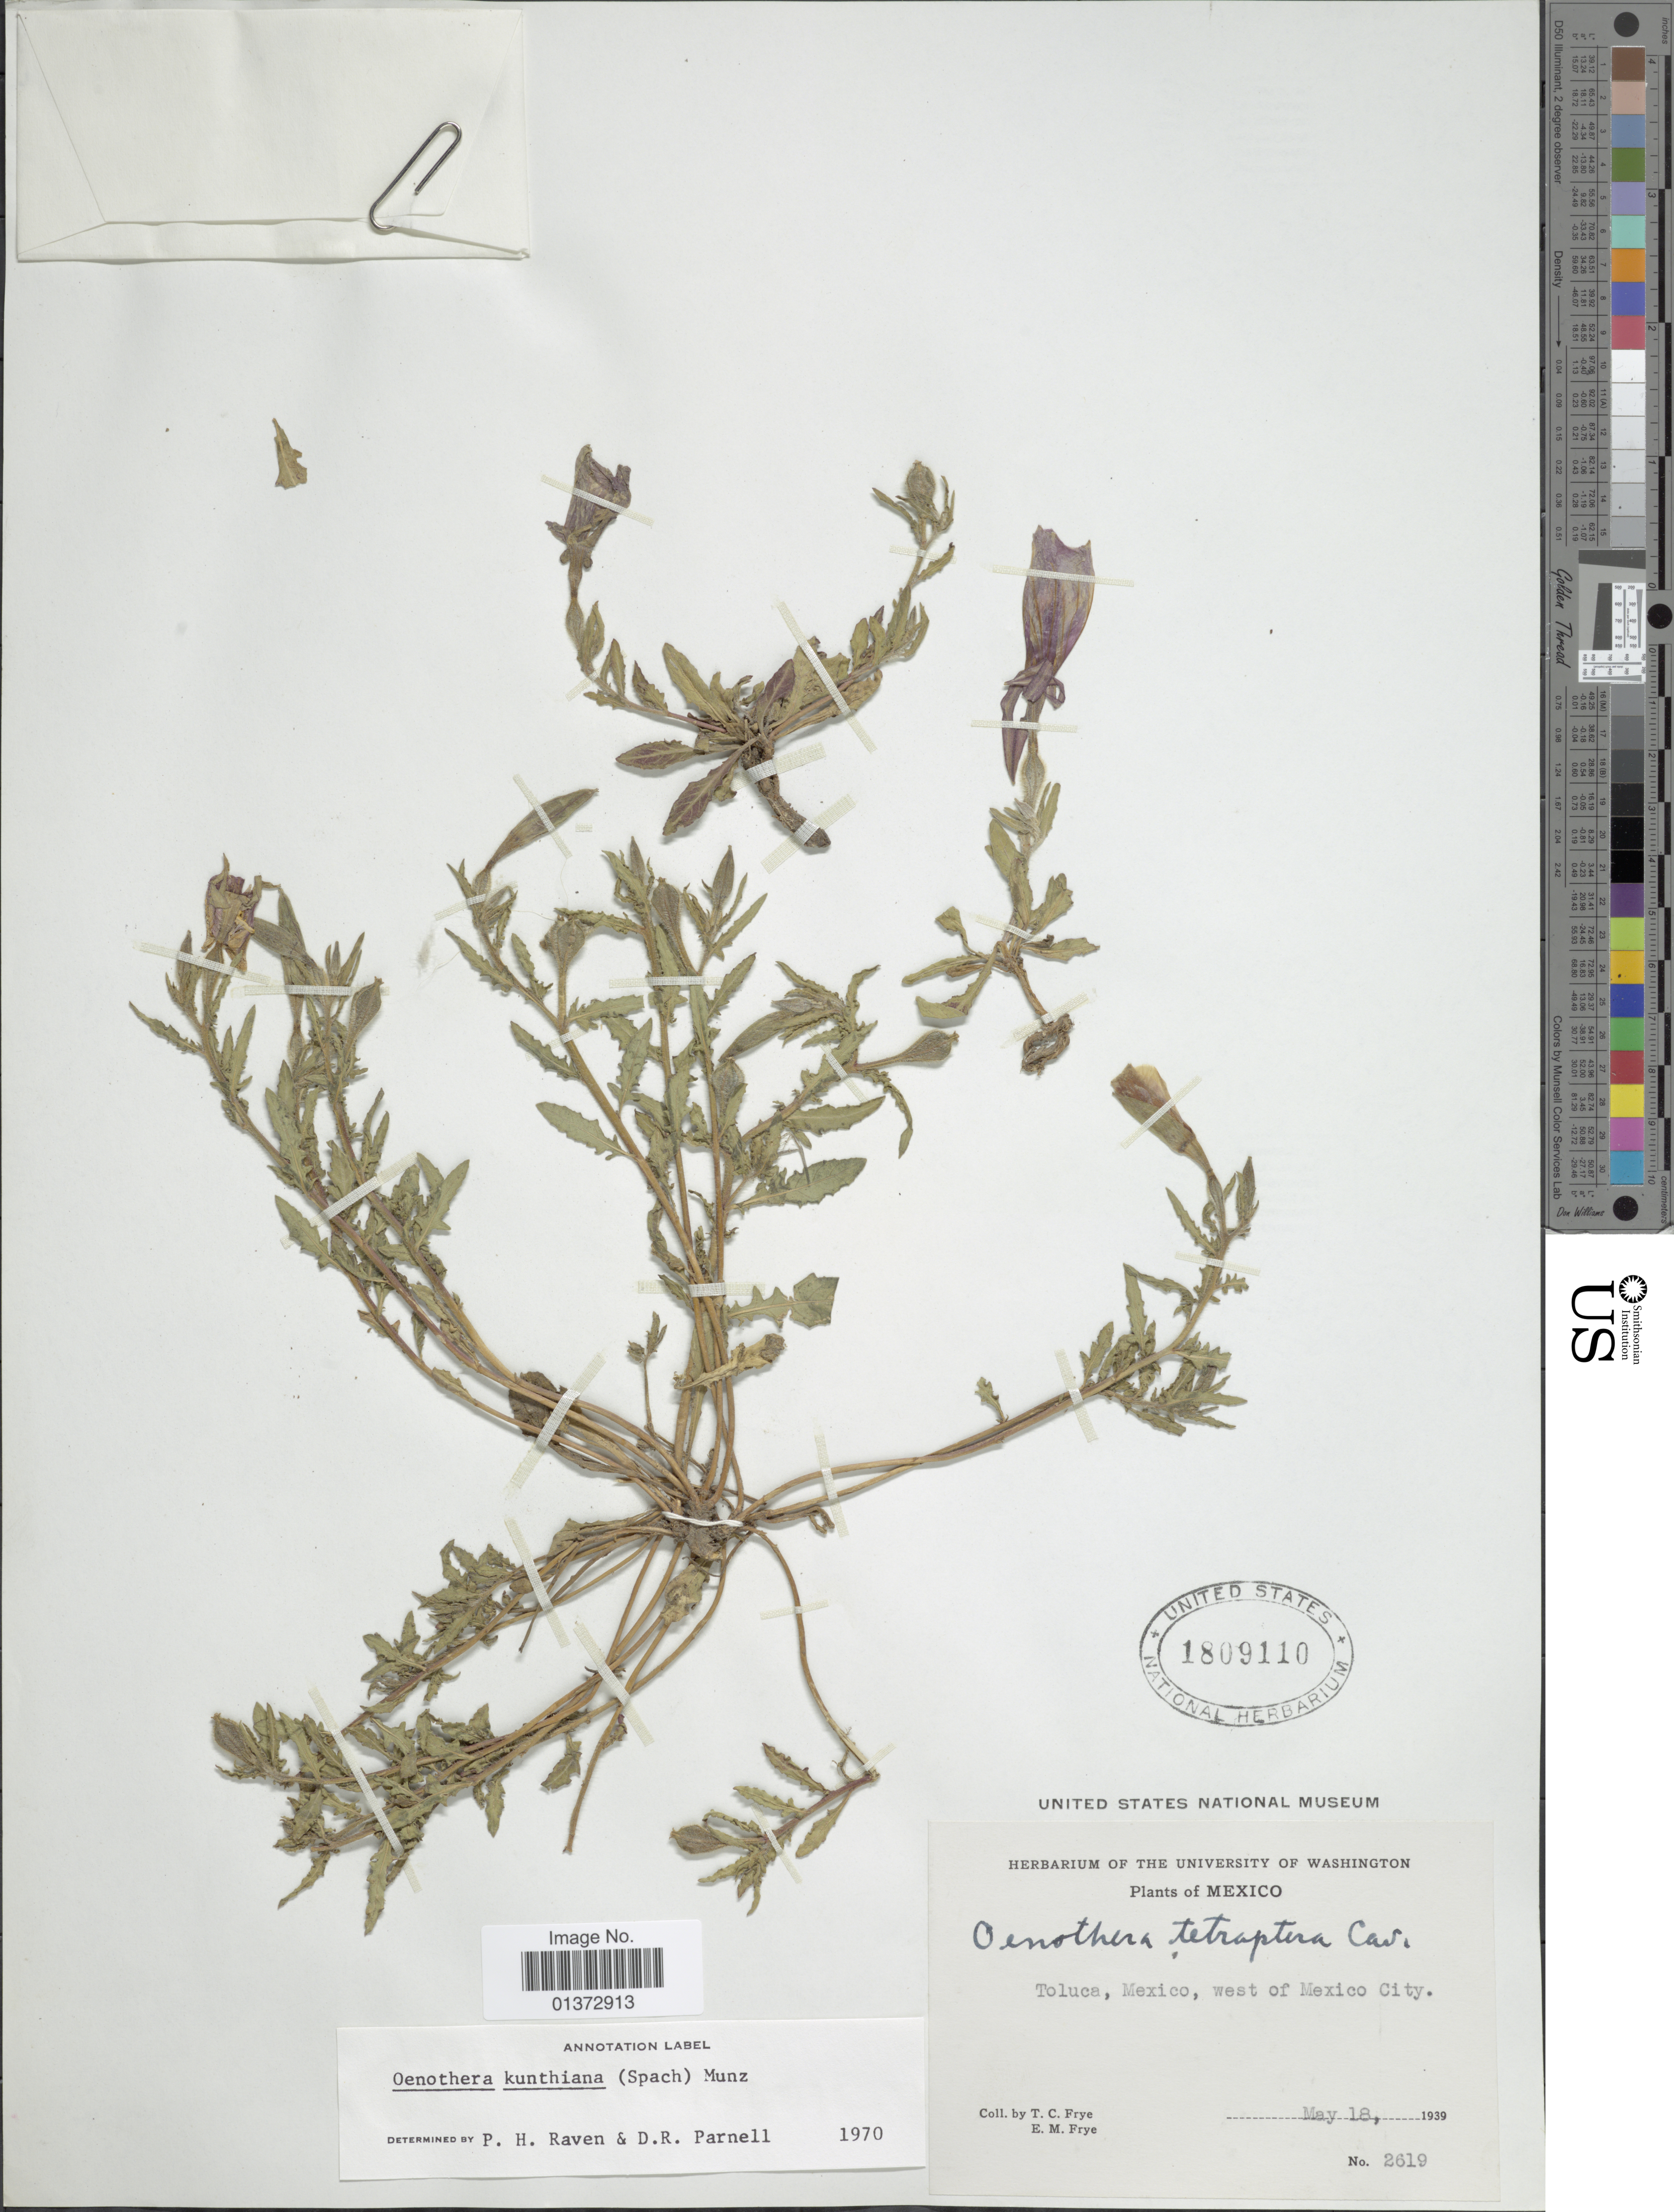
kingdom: Plantae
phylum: Tracheophyta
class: Magnoliopsida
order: Myrtales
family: Onagraceae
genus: Oenothera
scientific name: Oenothera kunthiana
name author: (Spach) Munz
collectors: T. C. Frye & E. Frye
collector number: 2619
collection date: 1939-05-18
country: Mexico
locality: Toluca, west of Mexico City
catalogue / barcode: US 1809110